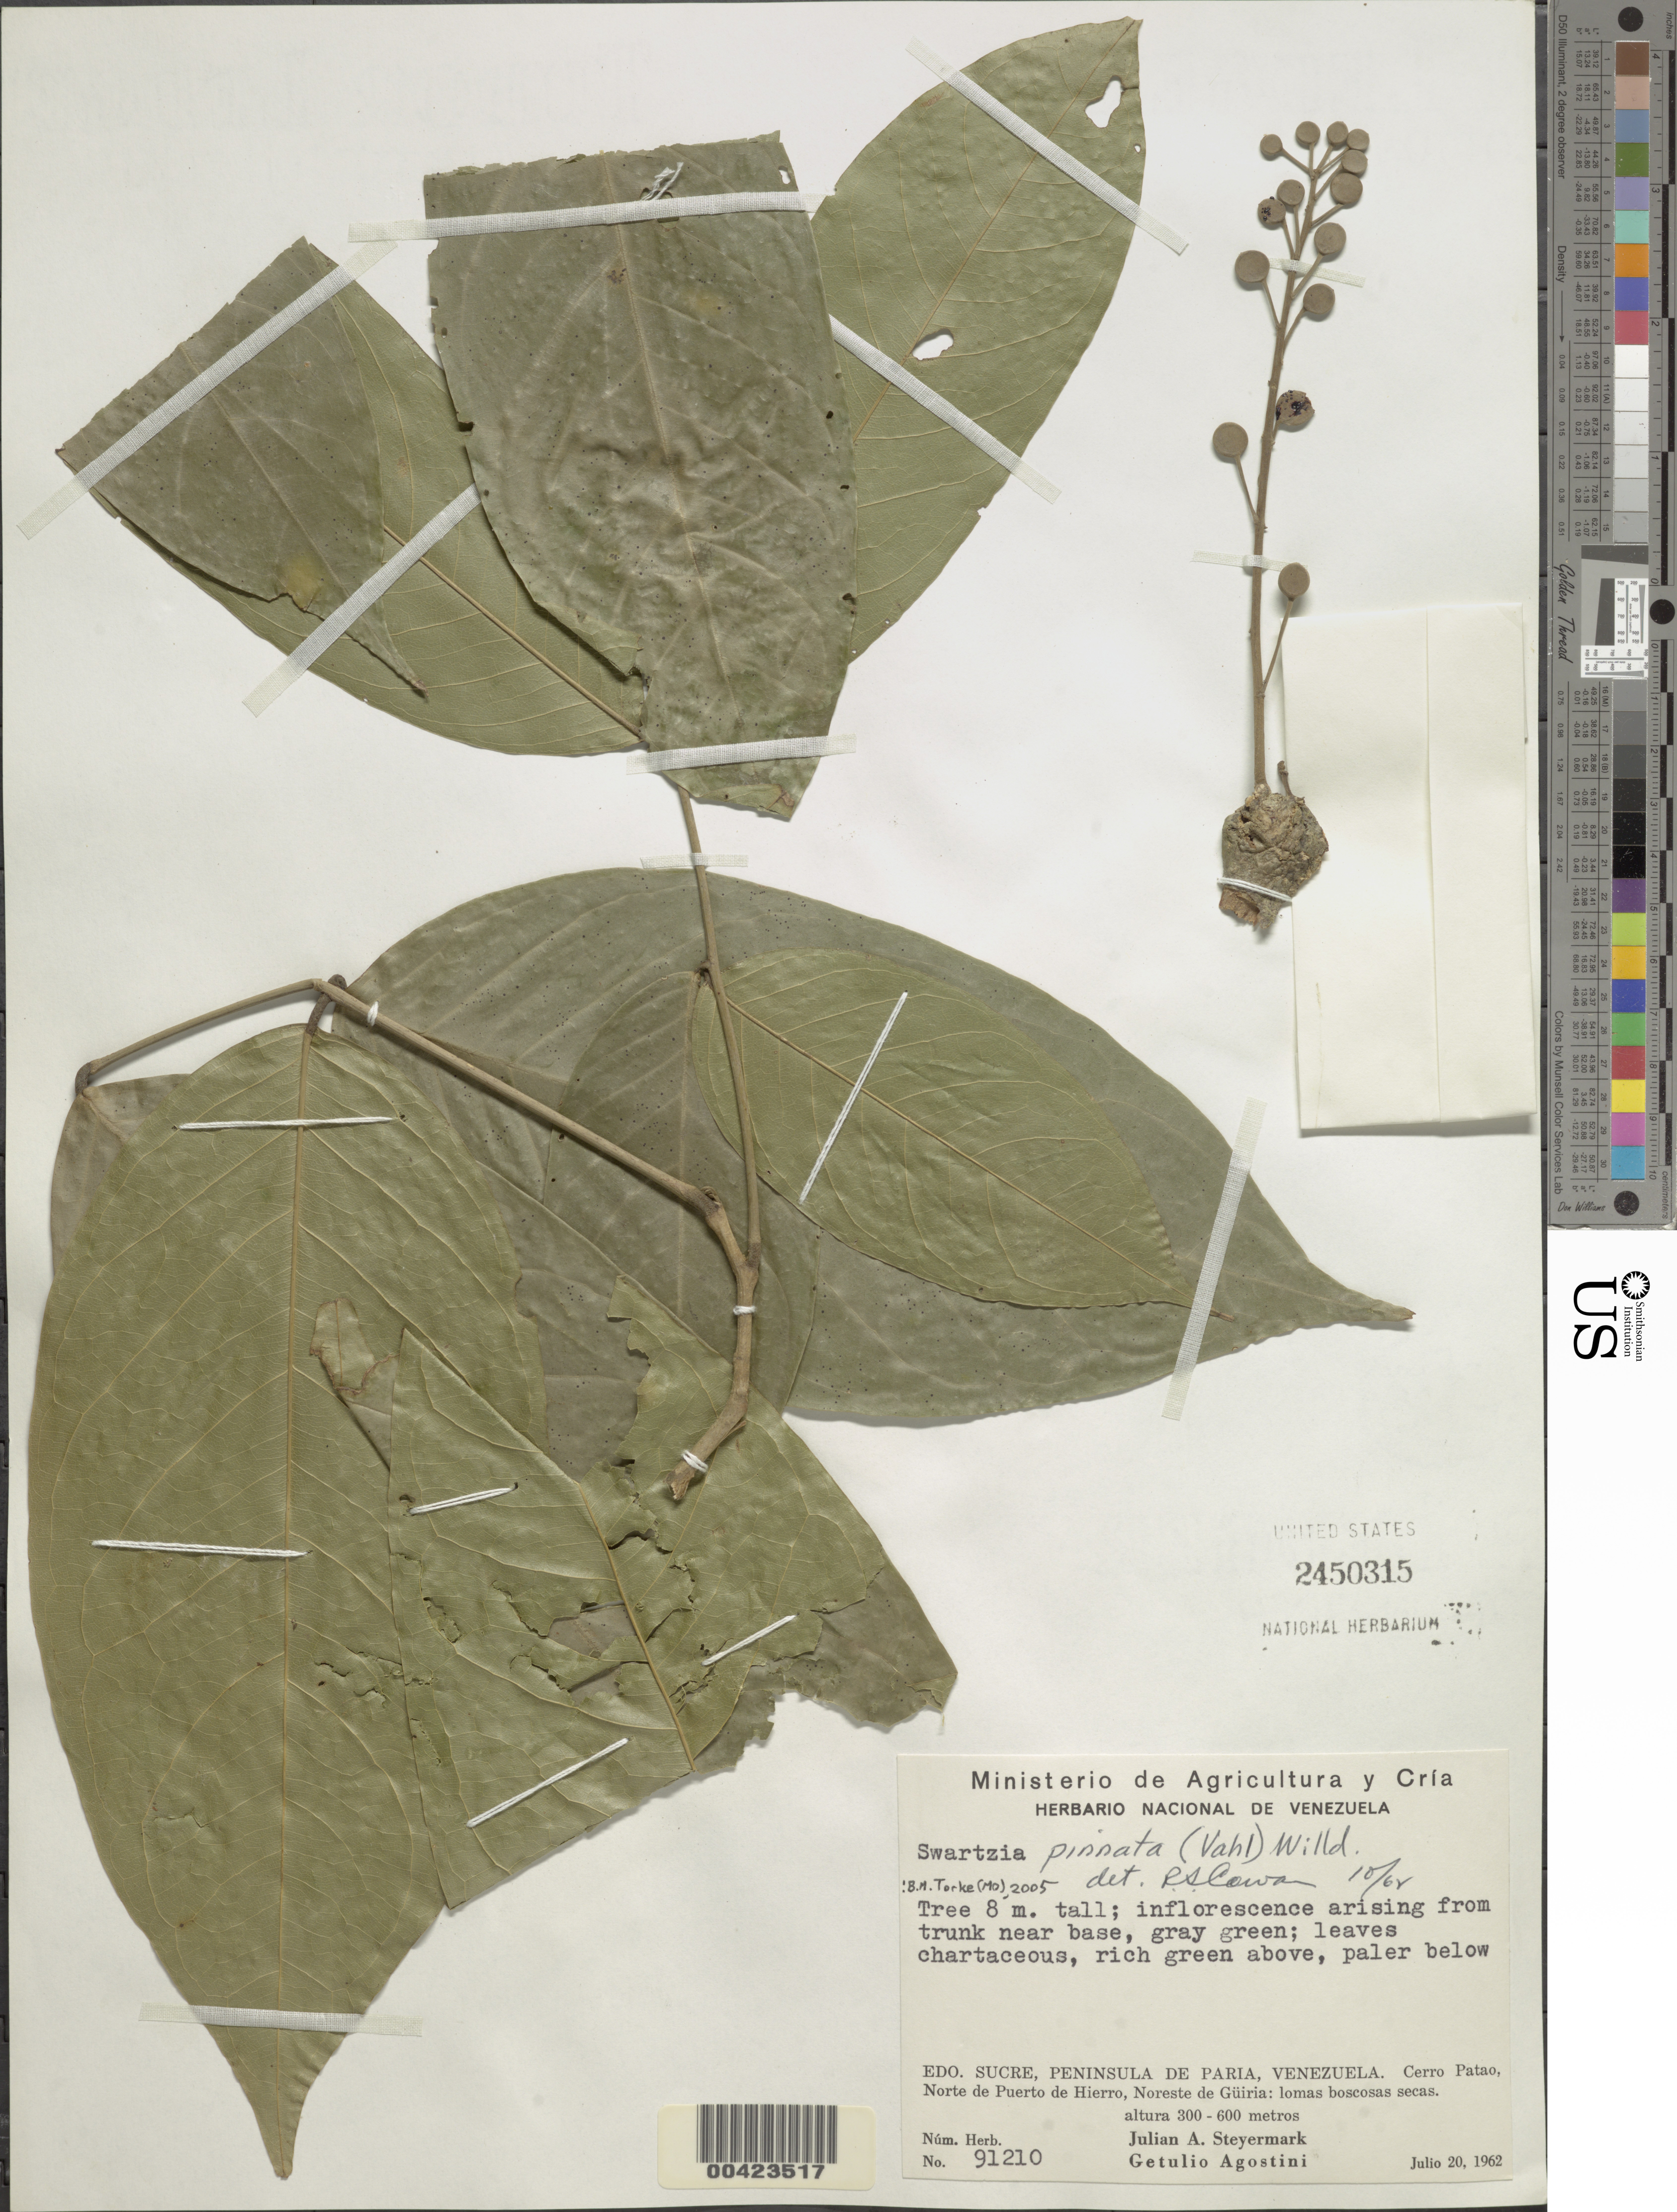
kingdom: Plantae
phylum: Tracheophyta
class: Magnoliopsida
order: Fabales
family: Fabaceae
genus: Swartzia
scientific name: Swartzia pinnata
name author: (Vahl) Willd.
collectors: J. Steyermark & G. Agostini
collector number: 91210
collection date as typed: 20 Jul 1962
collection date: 1962-07-20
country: Venezuela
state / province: Sucre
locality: Guira ne of; cerro patao, n de puerto de hierro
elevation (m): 300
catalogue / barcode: US 2450315